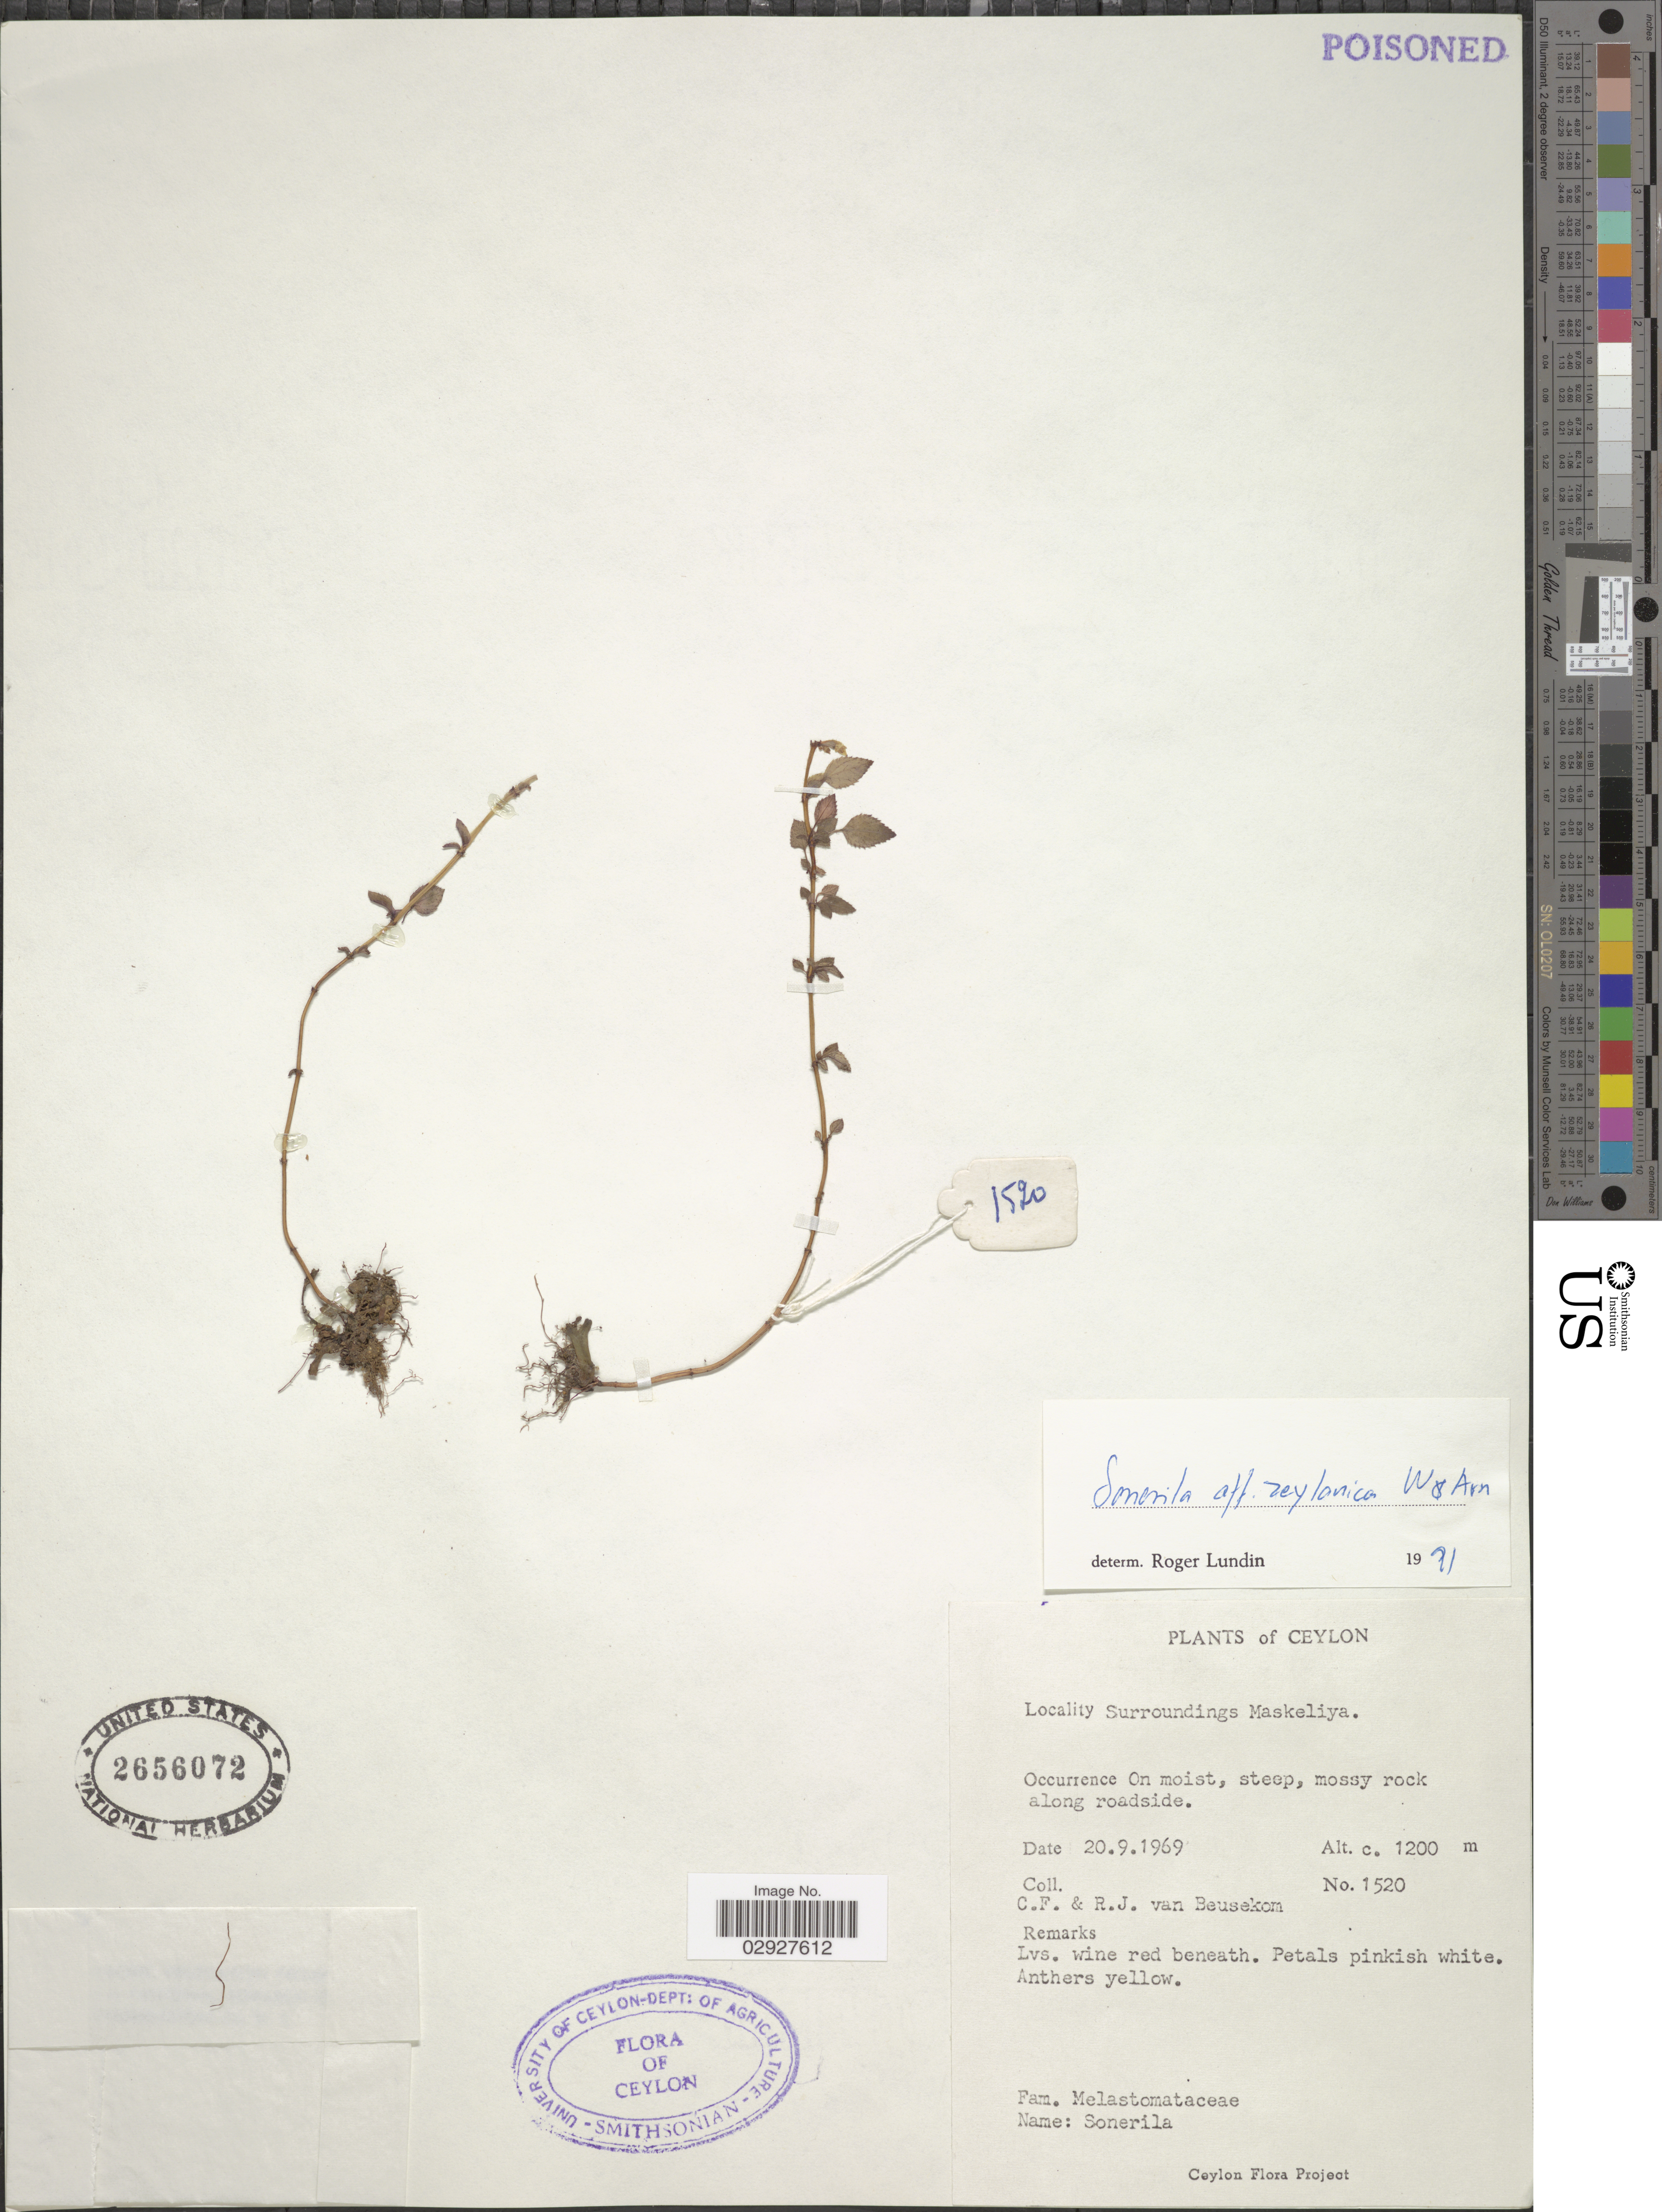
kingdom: Plantae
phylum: Tracheophyta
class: Magnoliopsida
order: Myrtales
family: Melastomataceae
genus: Sonerila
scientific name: Sonerila zeylanica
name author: Wight & Arn.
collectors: C. F. Beusekom & R. Van Beusekom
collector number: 1520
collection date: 1969-09-20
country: Sri Lanka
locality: Ceylon. Surroundings Maskeliya.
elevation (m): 1200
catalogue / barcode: US 2656072